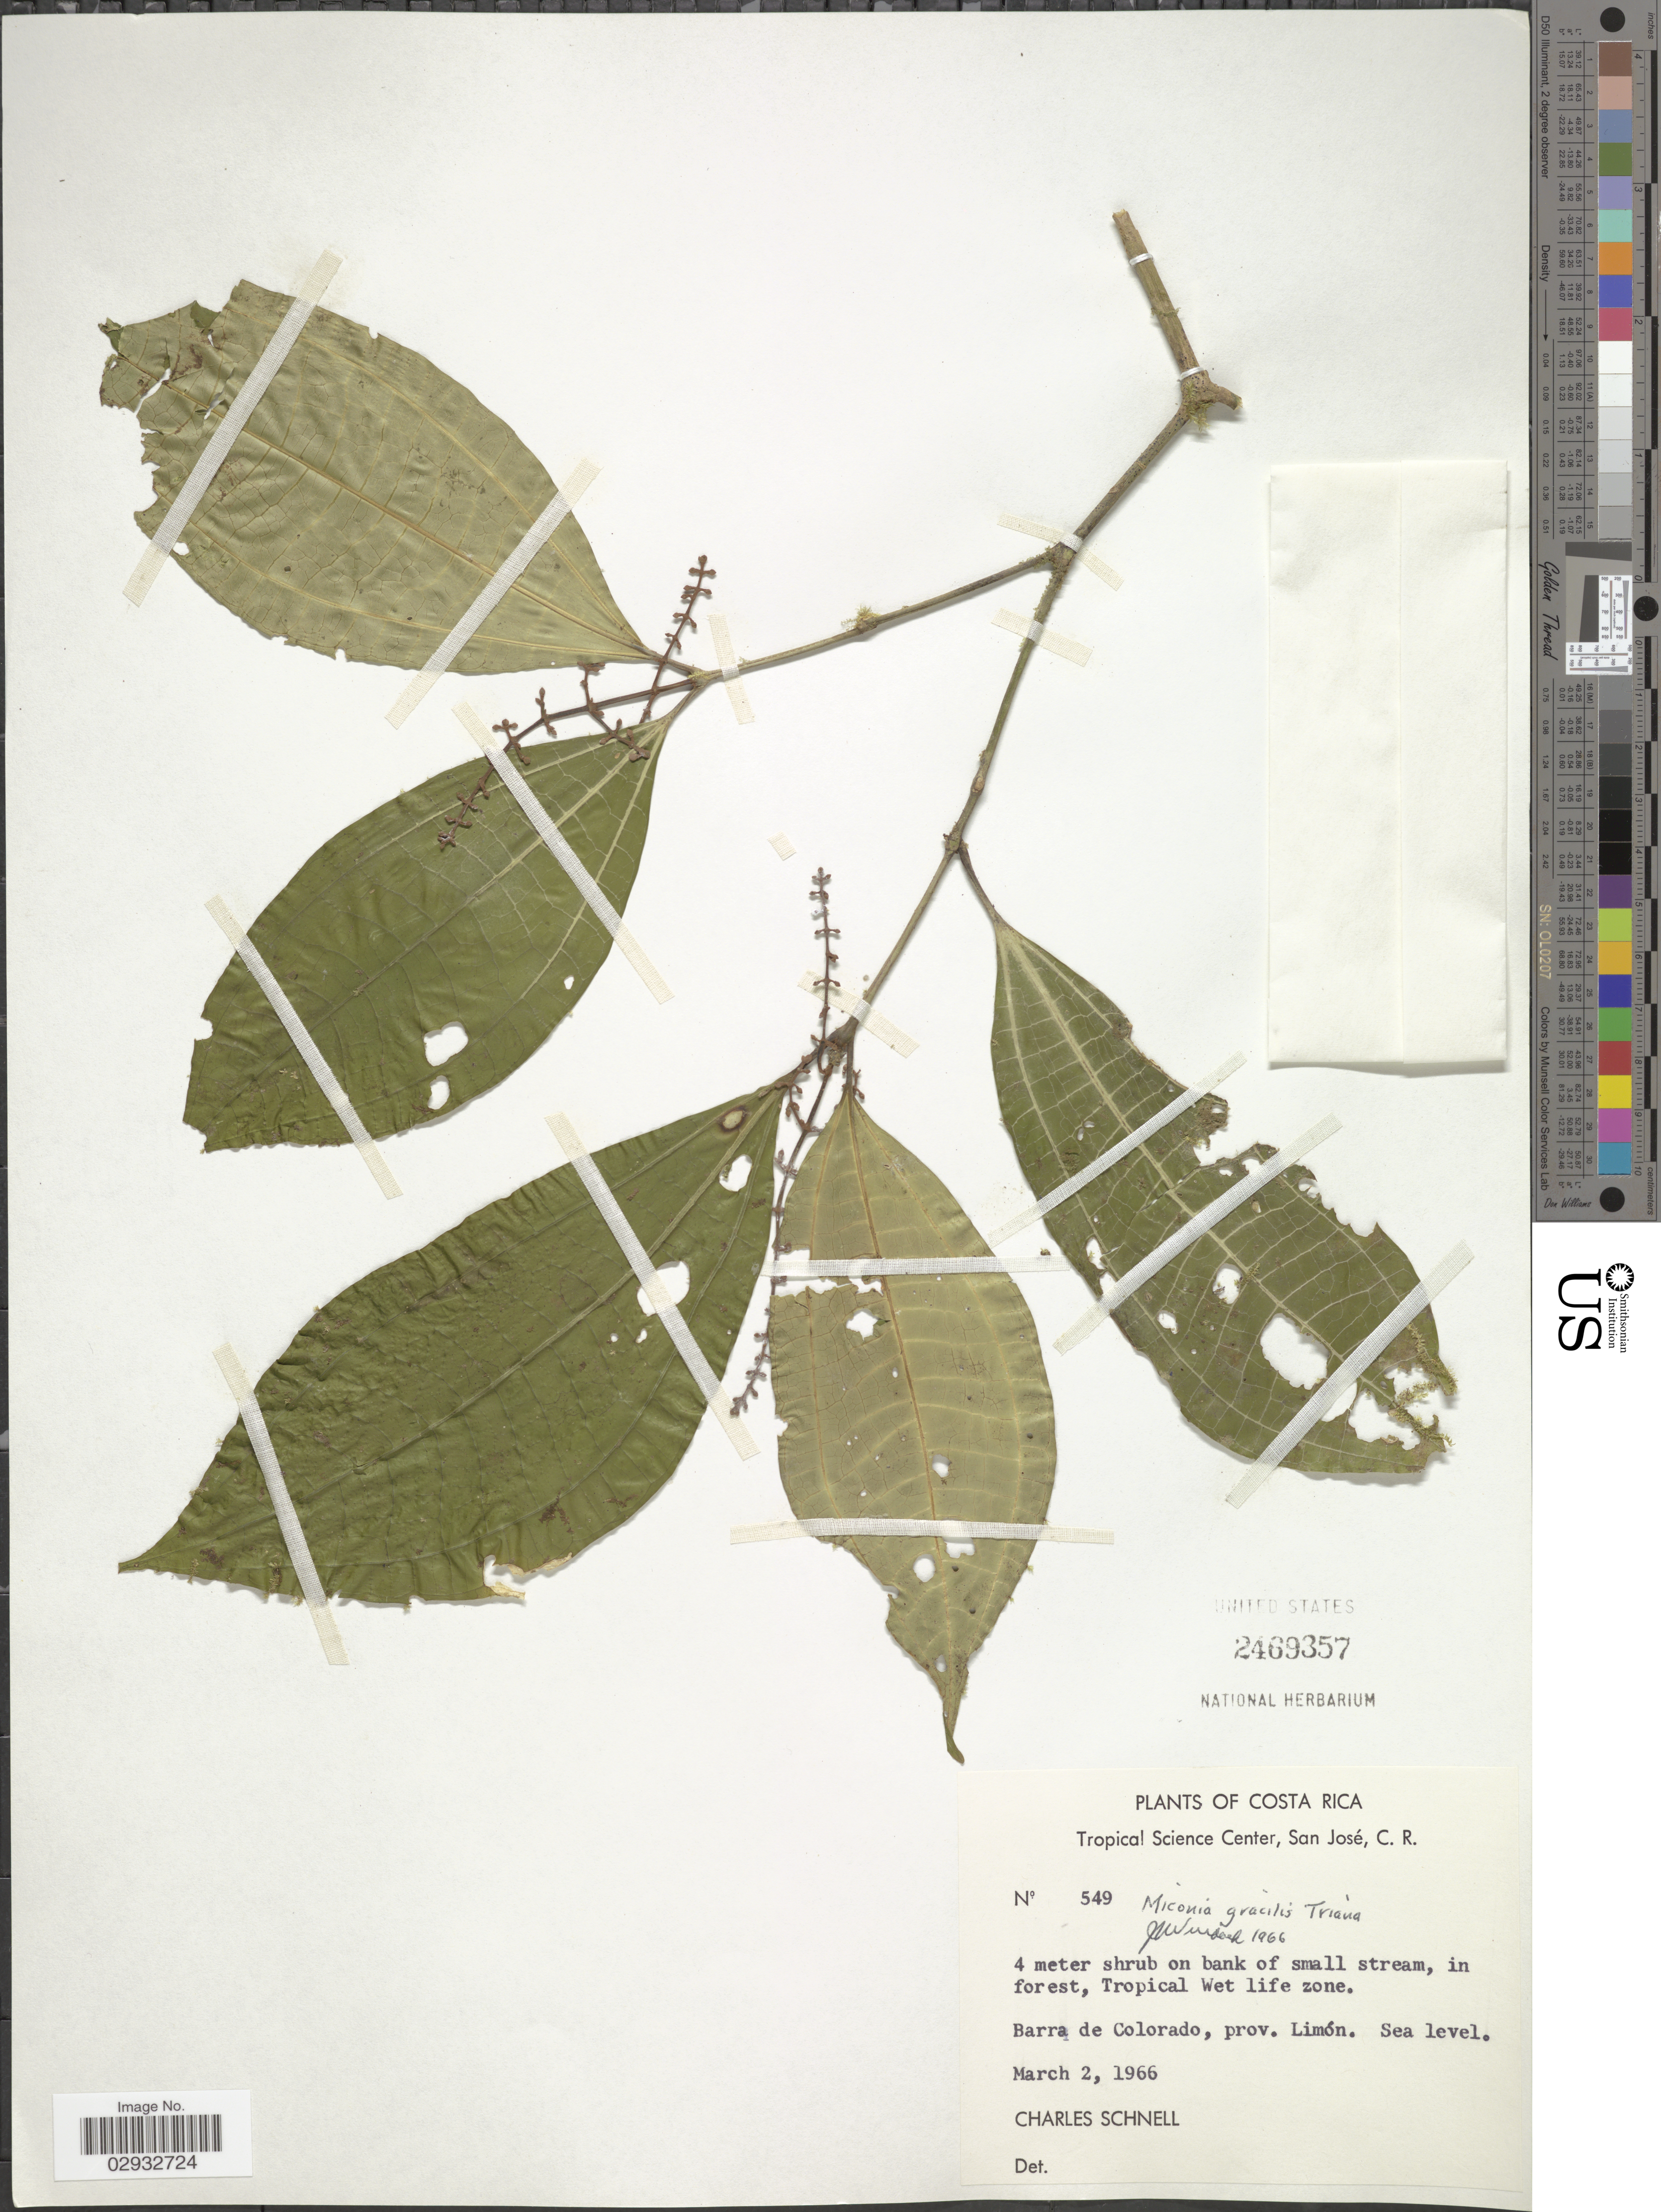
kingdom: Plantae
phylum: Tracheophyta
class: Magnoliopsida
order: Myrtales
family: Melastomataceae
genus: Miconia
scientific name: Miconia gracilis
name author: Triana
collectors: C. Schnell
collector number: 549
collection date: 1966-03-02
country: Costa Rica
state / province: Limón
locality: Tropical Wet life zone. Barra de Colorado.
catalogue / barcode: US 2469357